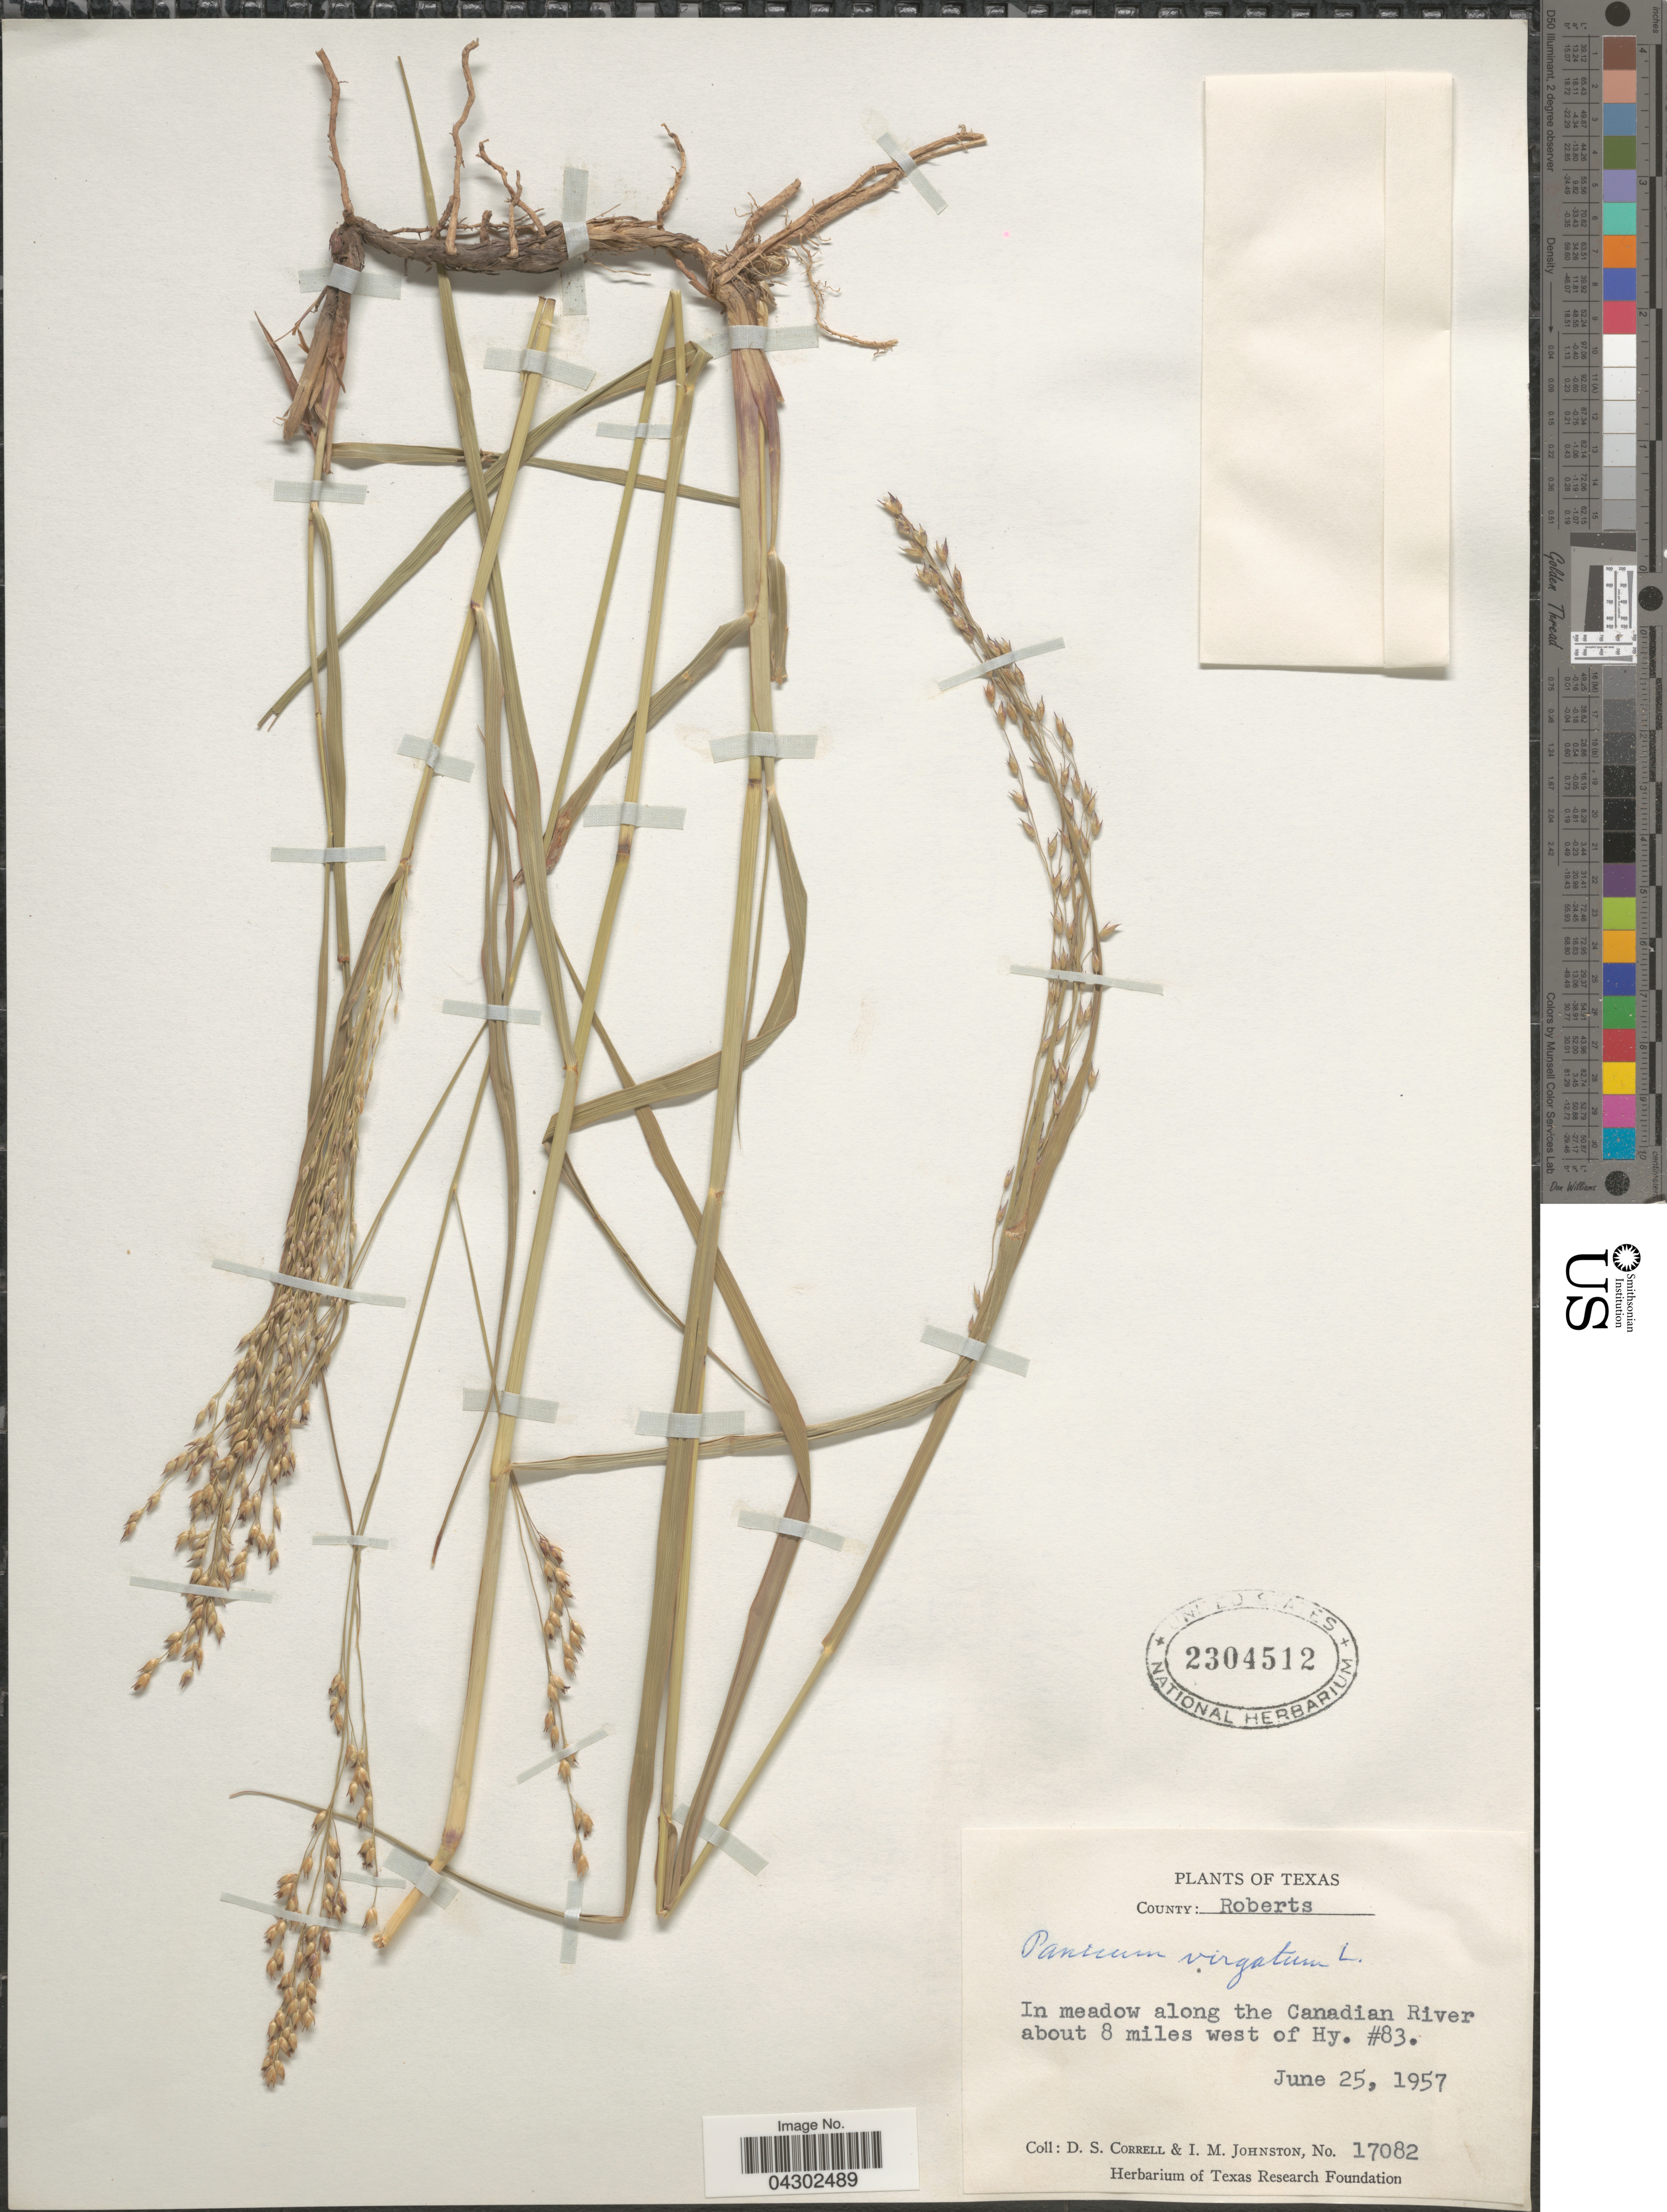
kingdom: Plantae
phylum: Tracheophyta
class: Liliopsida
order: Poales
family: Poaceae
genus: Panicum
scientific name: Panicum virgatum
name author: L.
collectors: D. S. Correll & I.M. Johnston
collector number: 17082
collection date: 1957-06-25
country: United States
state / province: Texas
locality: County: Roberts. In meadow along the Canadian River about 8 miles west of Hy. #83.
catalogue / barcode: US 2304512